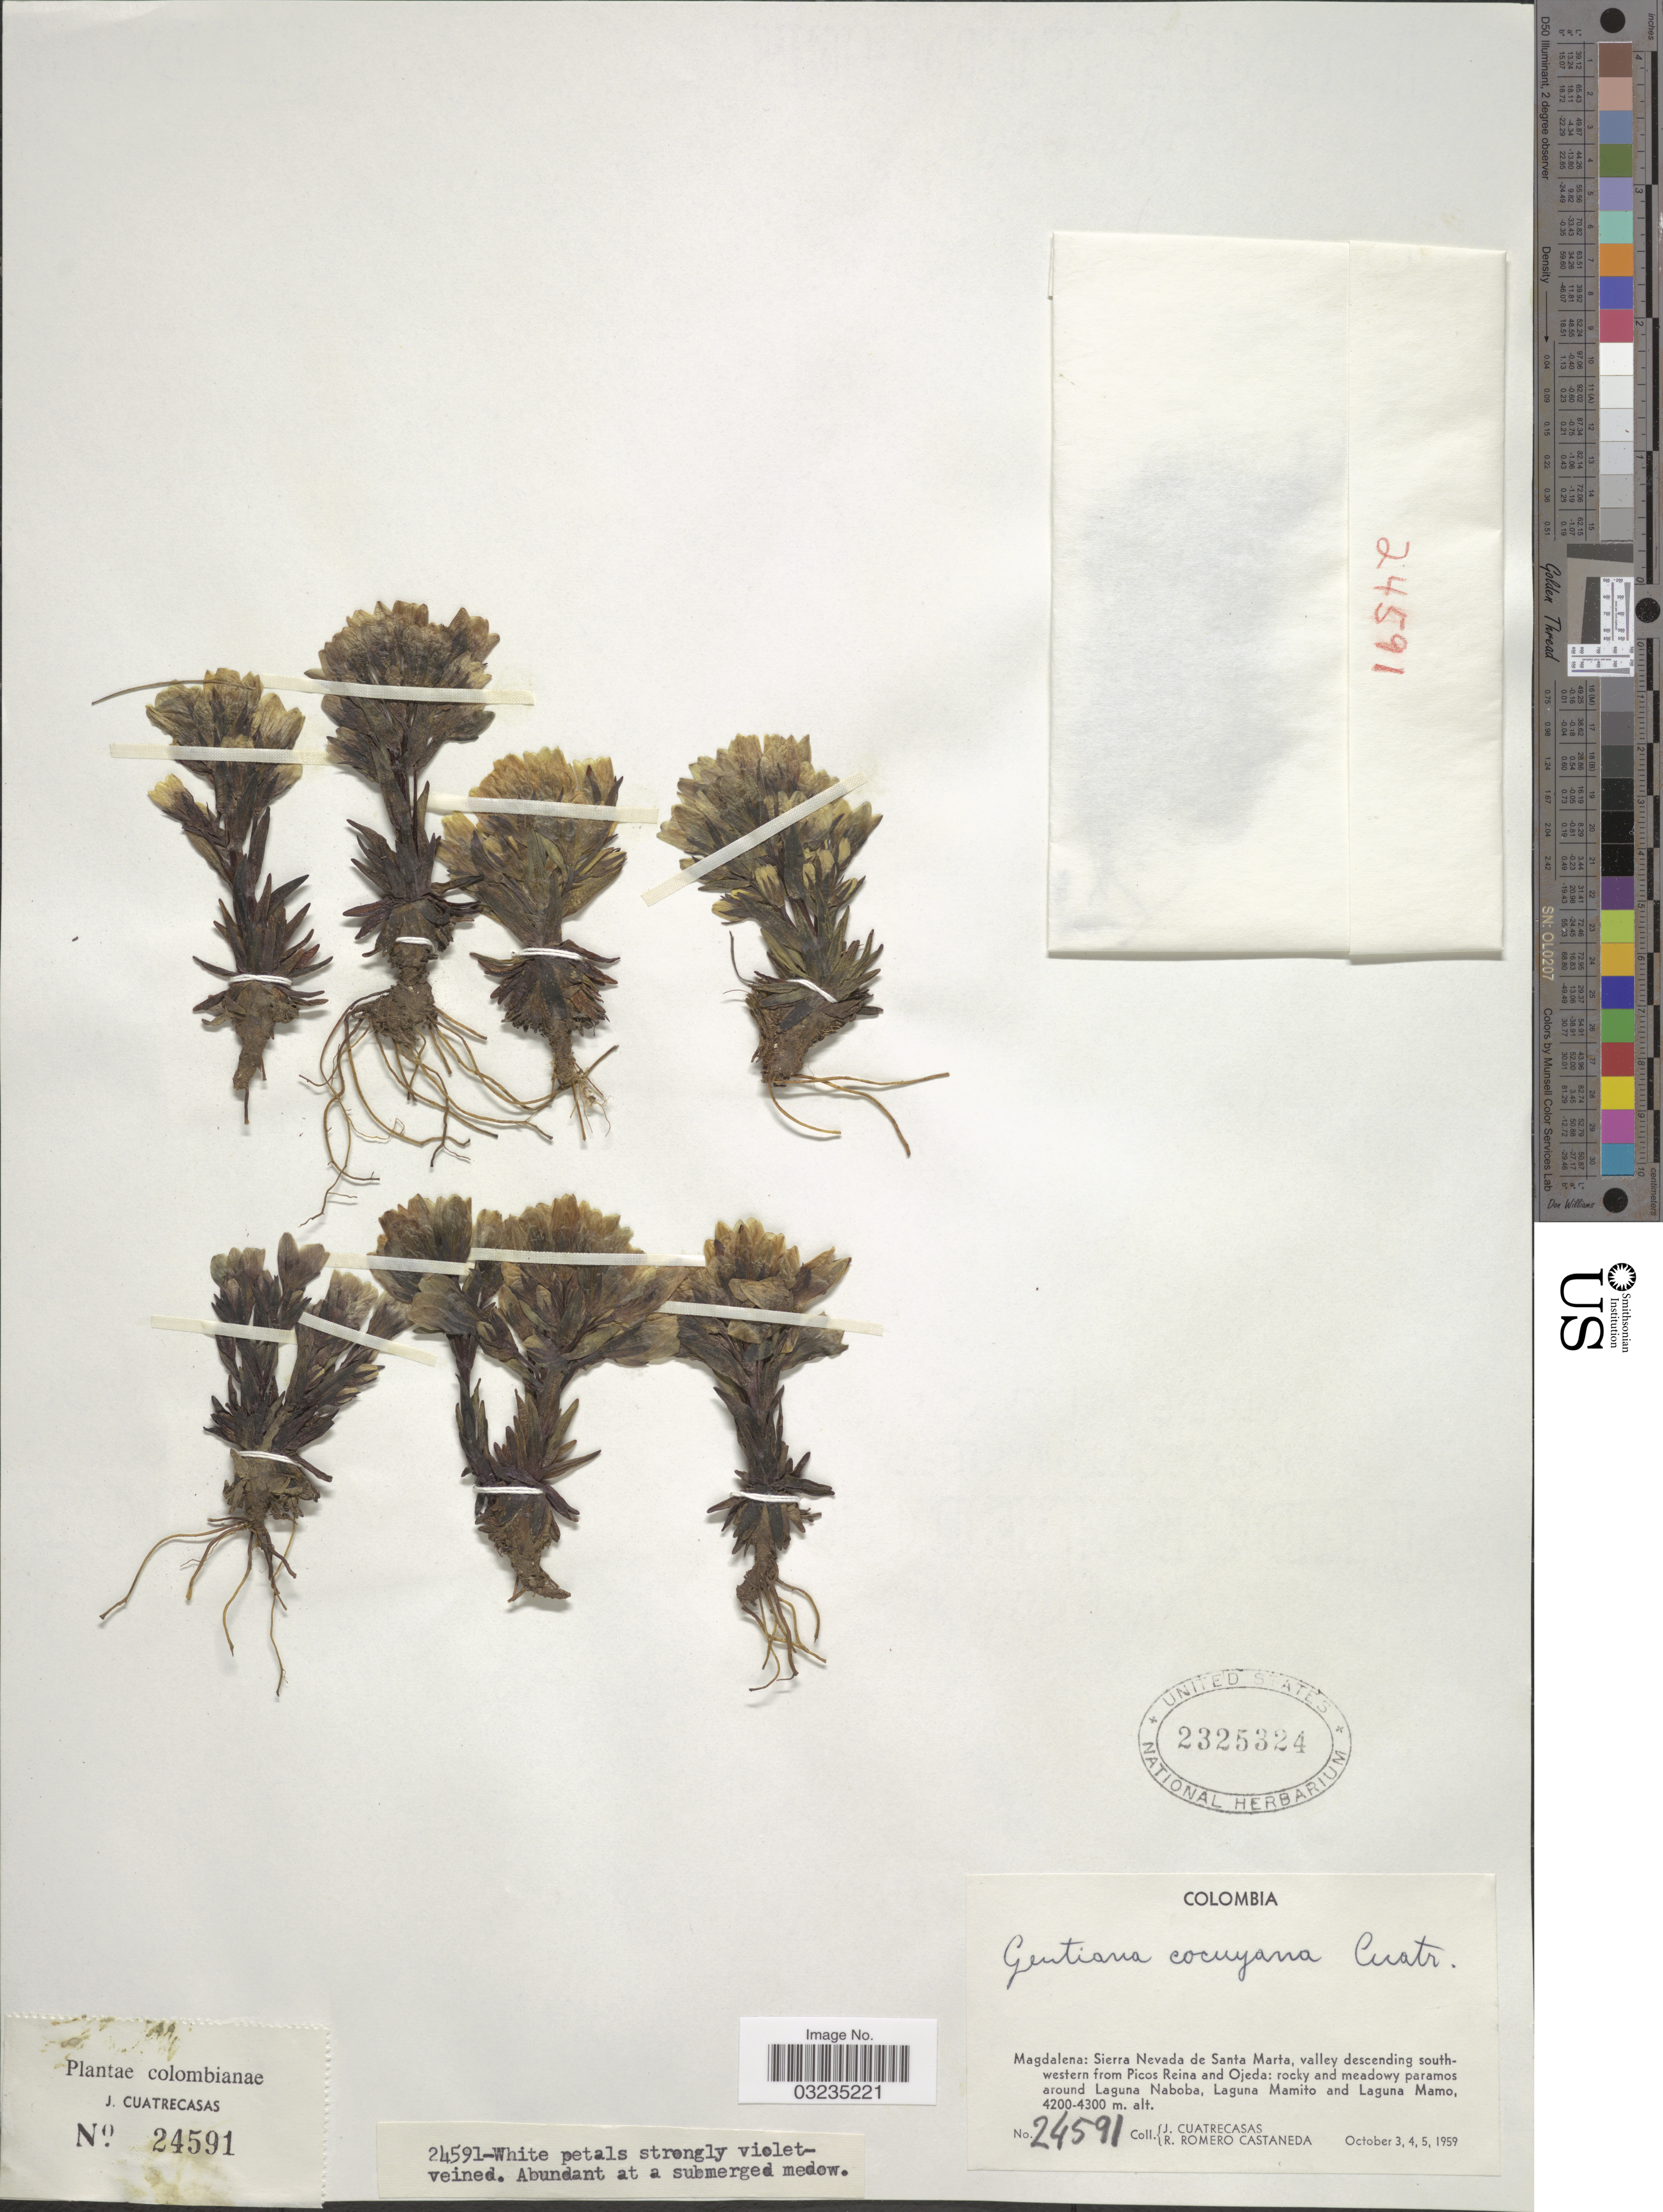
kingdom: Plantae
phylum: Tracheophyta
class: Magnoliopsida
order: Gentianales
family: Gentianaceae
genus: Gentiana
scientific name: Gentiana cocuyana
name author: Cuatrec.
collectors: J. Cuatrecasas & R. Romero Castañeda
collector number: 24591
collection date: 1959-10-03/1959-10-05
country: Colombia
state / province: Magdalena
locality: Sierra Nevada de Santa Marta, valley descending south-western from Picos Reina and Ojeda: rocky meadowy paramos around Laguna Naboba, Laguna Mamito and Laguna Mamo.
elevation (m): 4200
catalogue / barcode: US 2325324